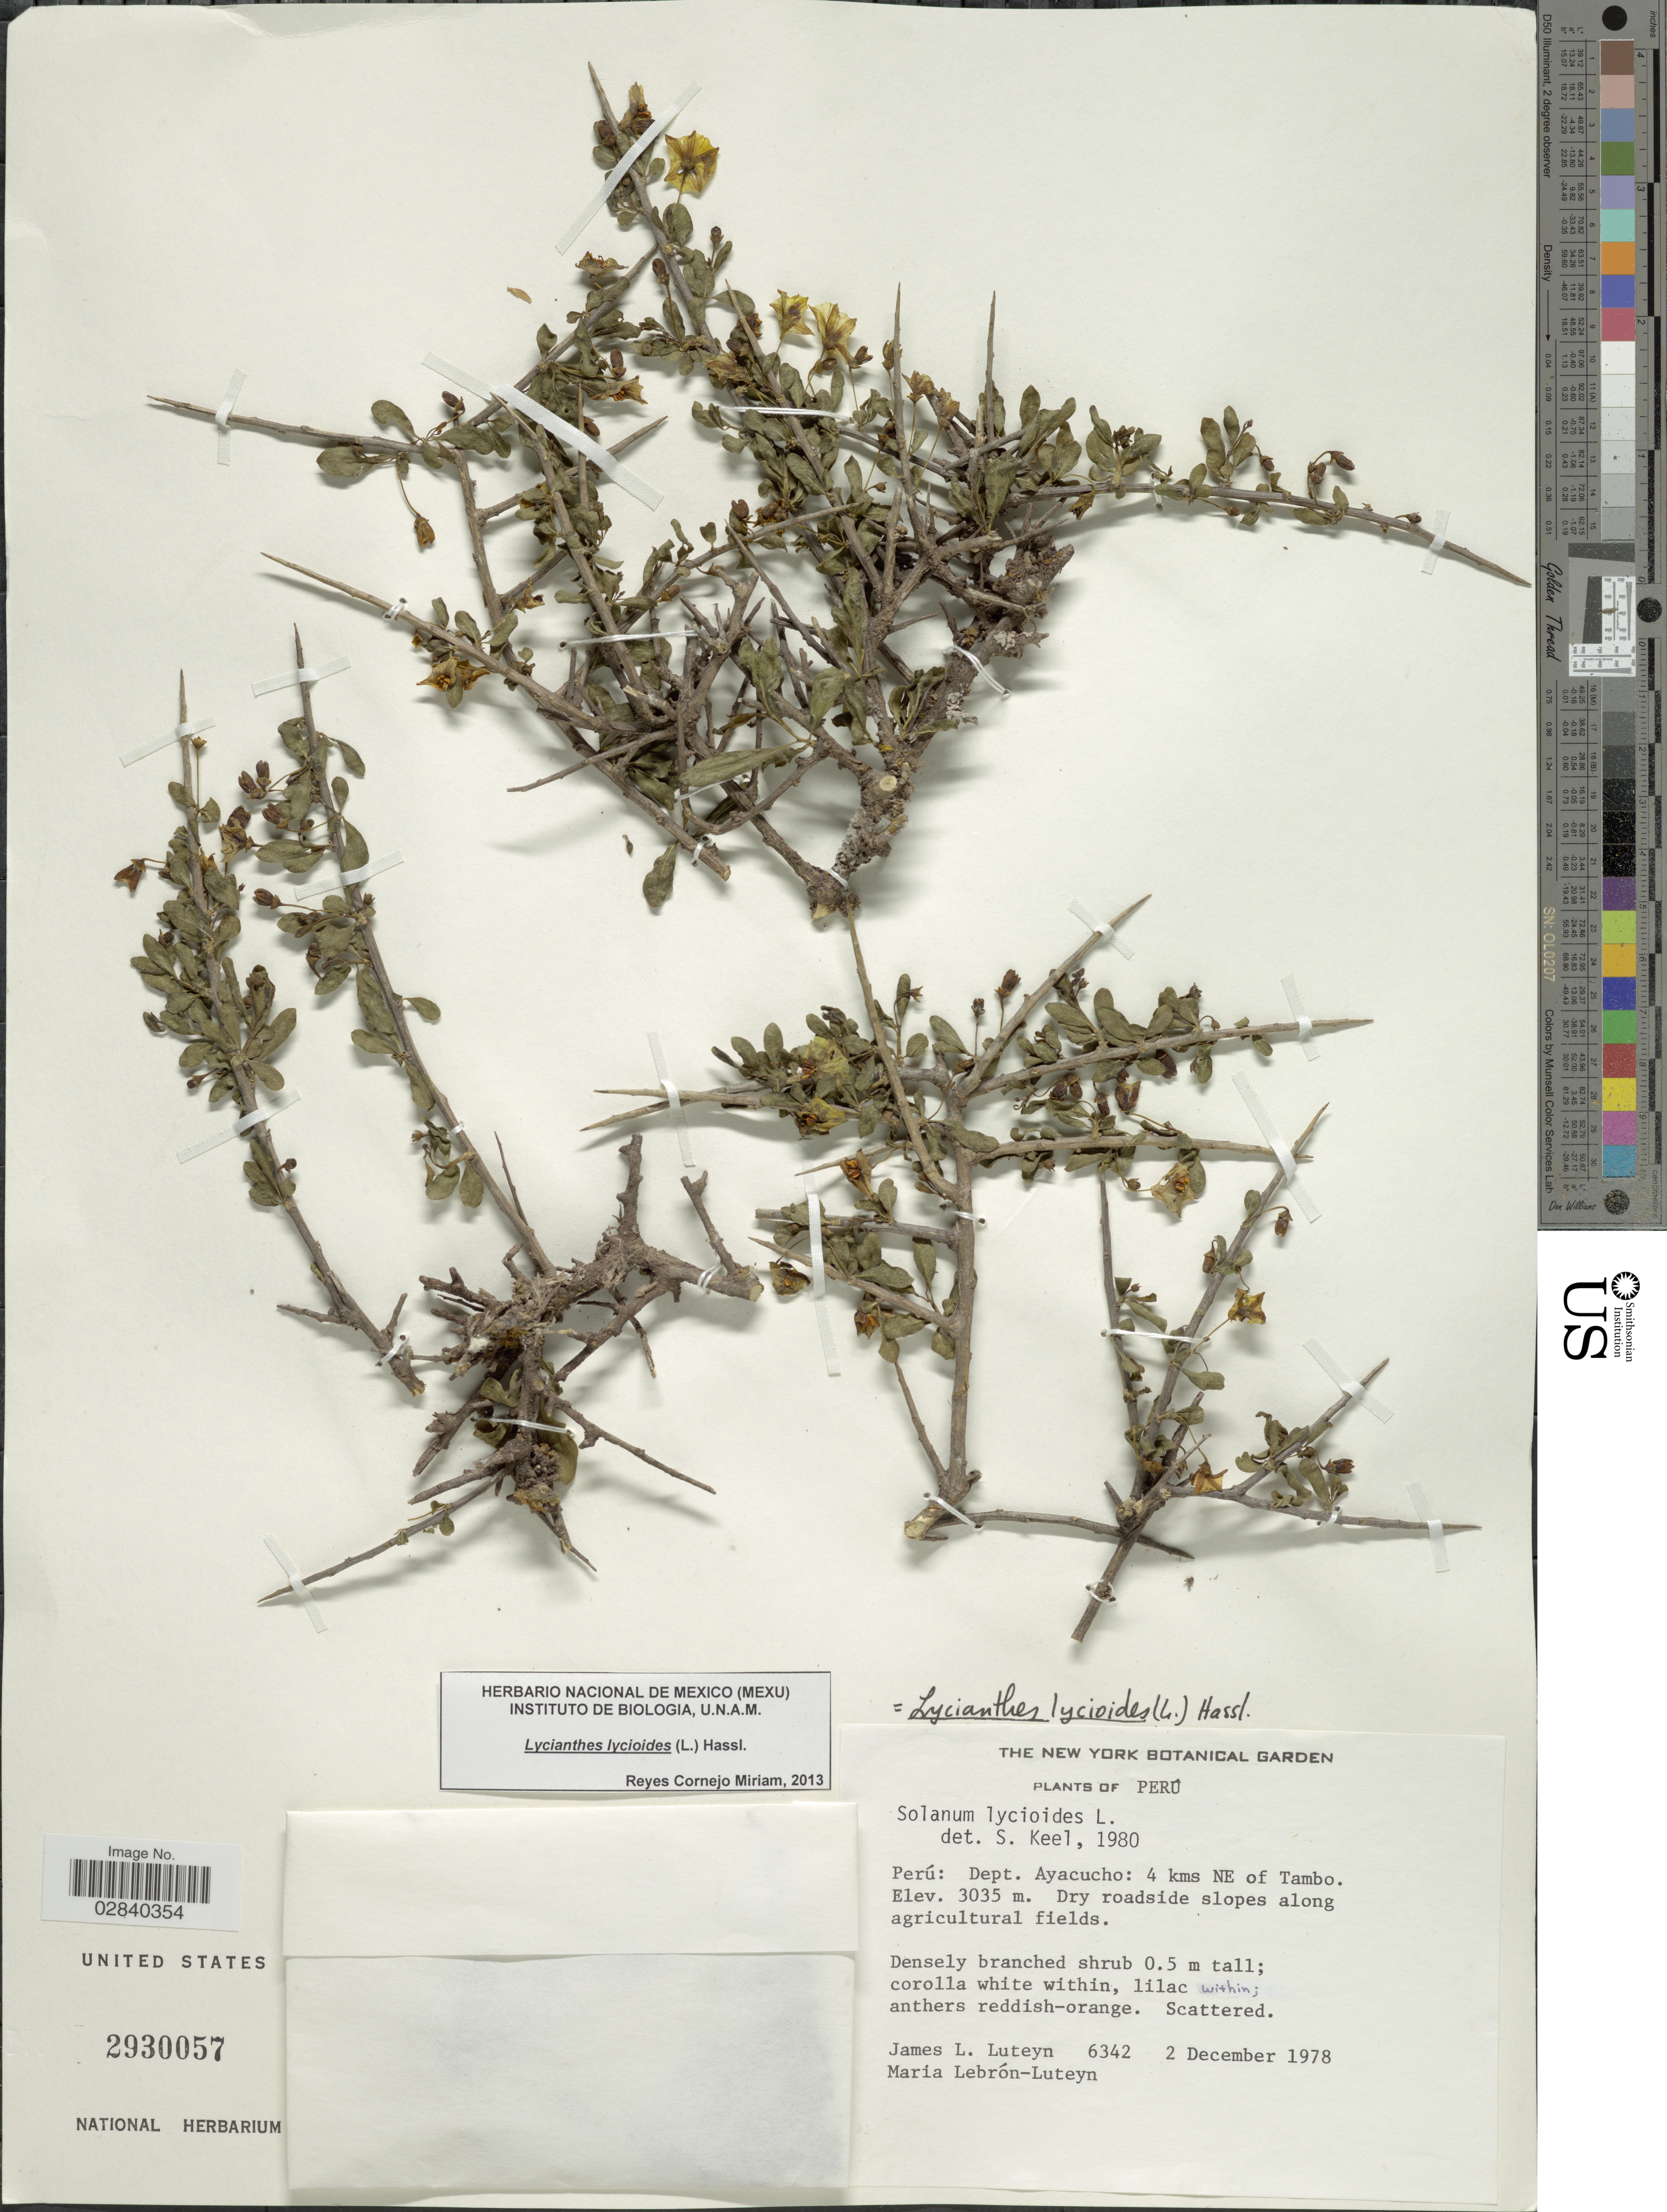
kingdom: Plantae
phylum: Tracheophyta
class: Magnoliopsida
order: Solanales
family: Solanaceae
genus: Lycianthes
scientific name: Lycianthes lycioides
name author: (L.) Hassl.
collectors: J. L. Luteyn & M. L. Lebrón-Luteyn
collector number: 6342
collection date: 1978-12-02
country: Peru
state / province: Ayacucho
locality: Dept. Ayacucho: 4 kms NE of Tambo.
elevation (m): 3035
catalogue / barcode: US 2930057